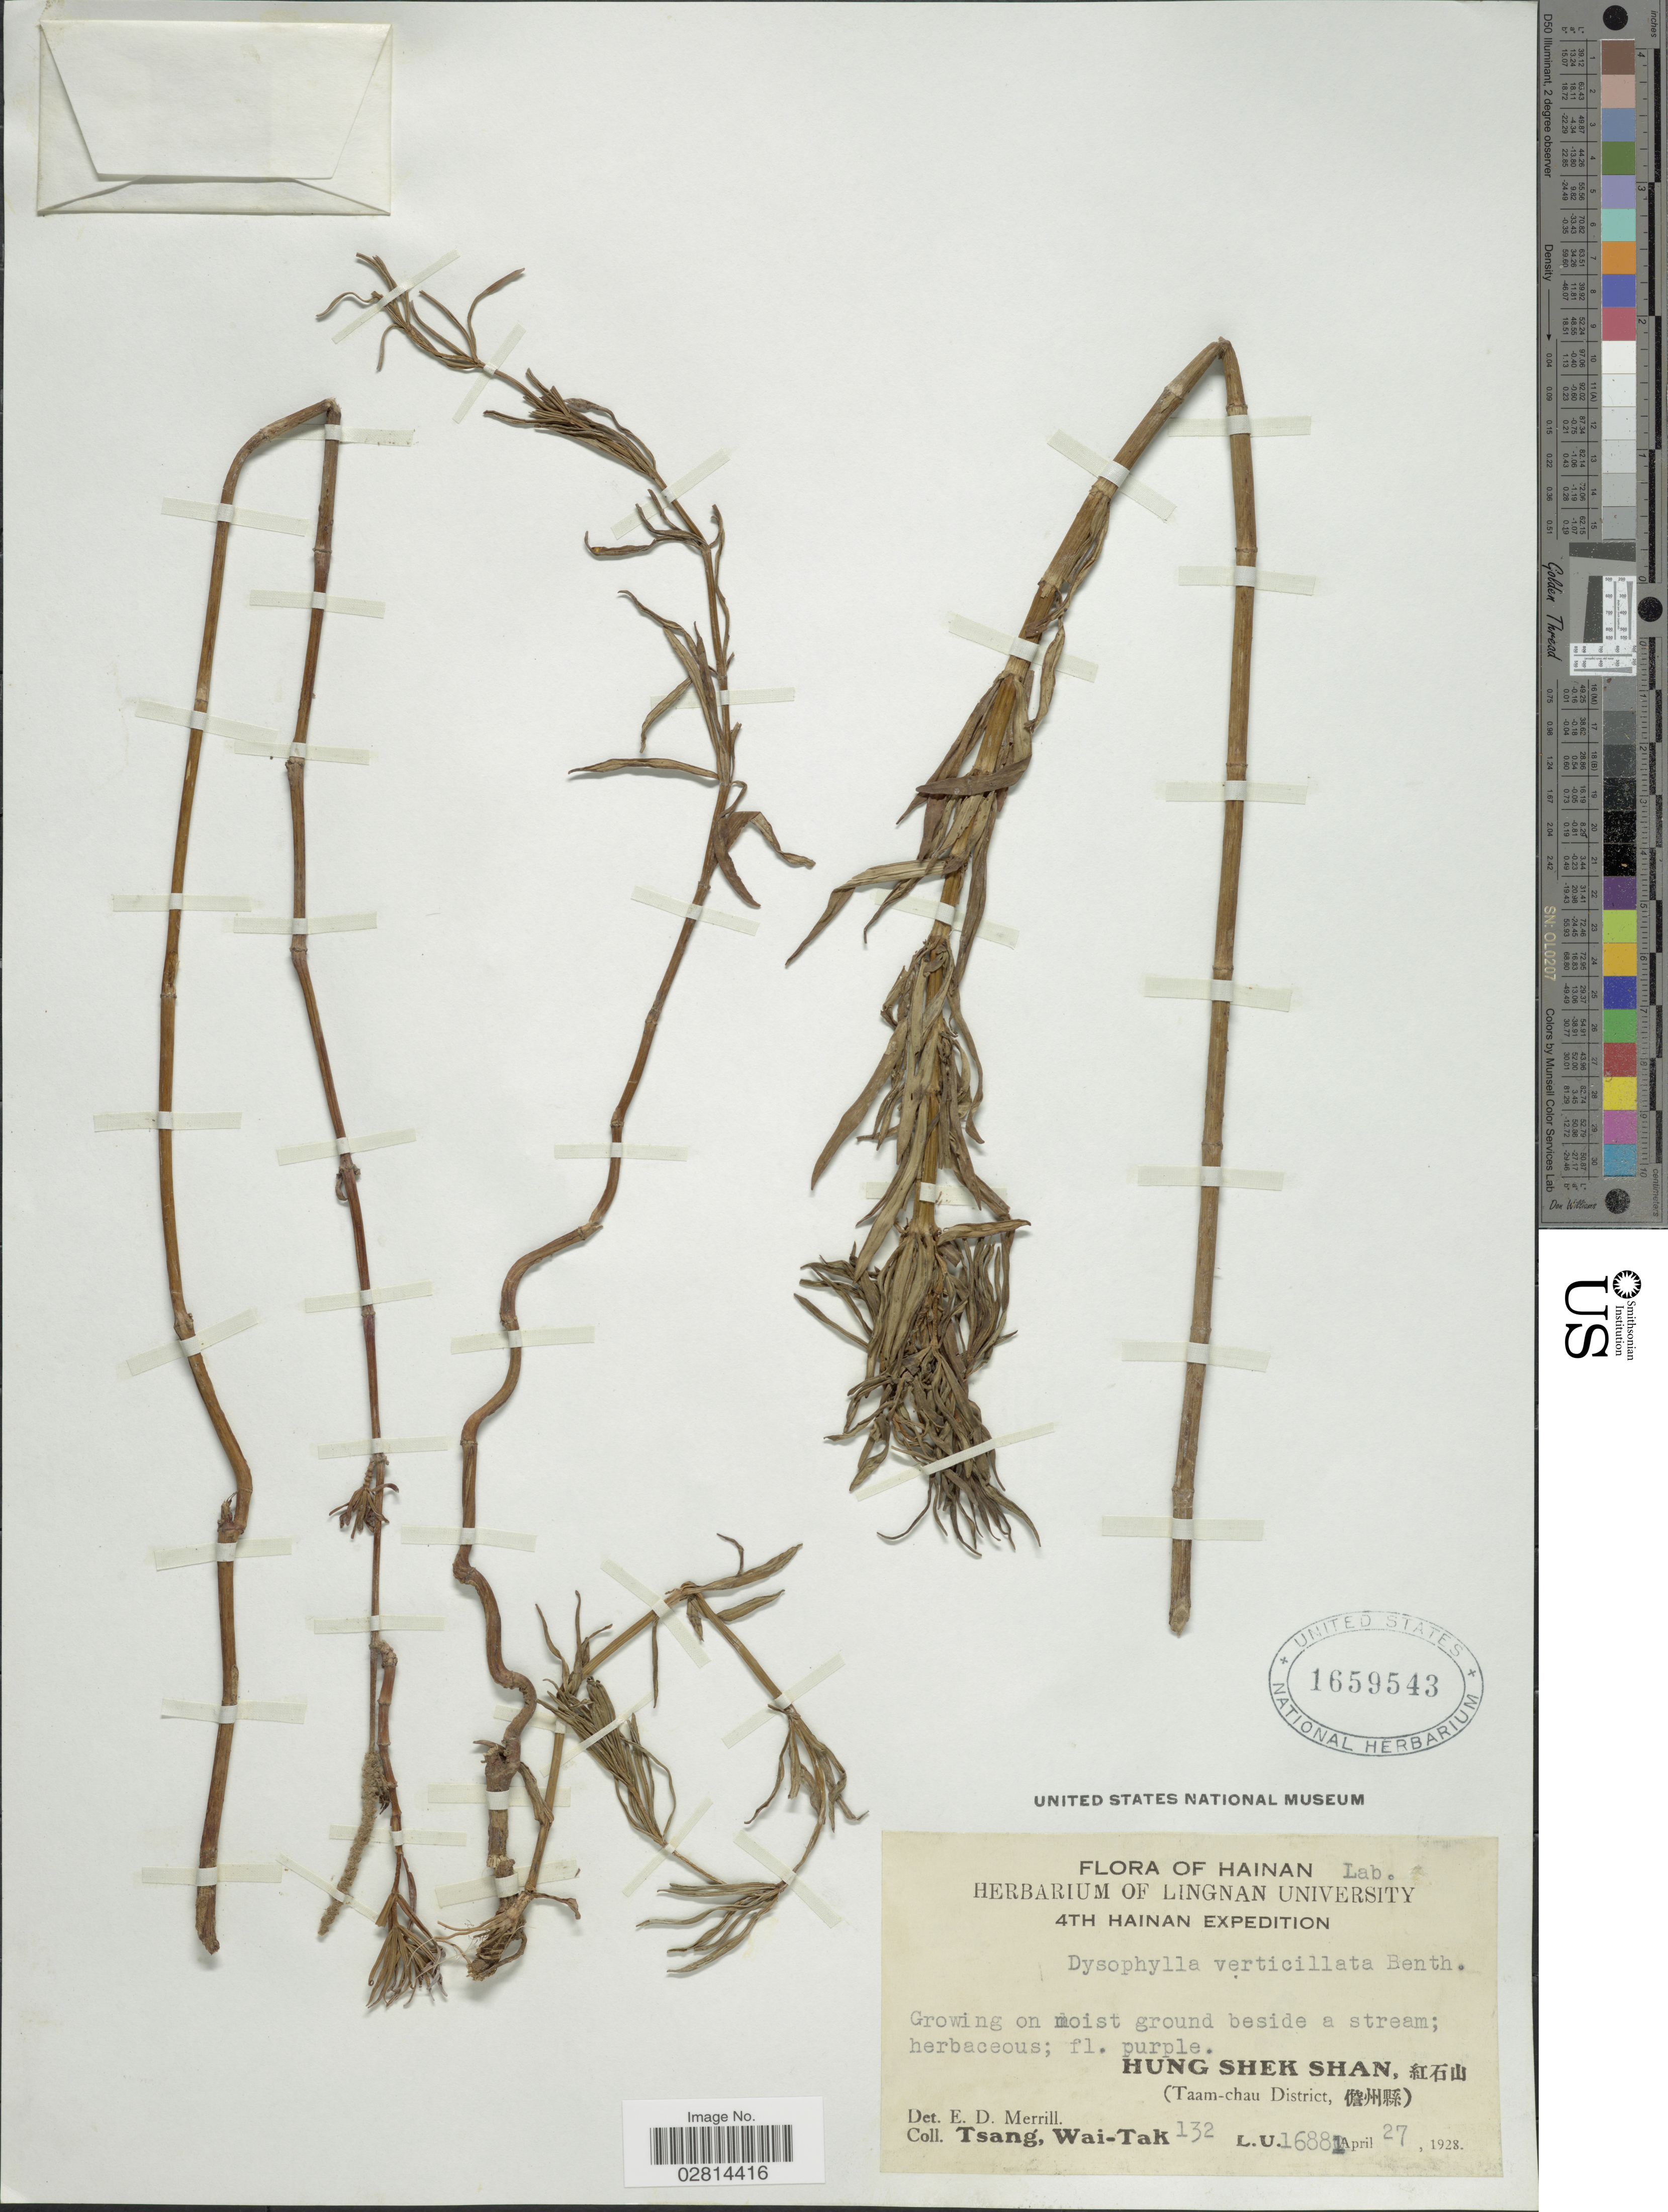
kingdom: Plantae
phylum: Tracheophyta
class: Magnoliopsida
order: Lamiales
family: Lamiaceae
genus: Pogostemon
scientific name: Pogostemon stellatus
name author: (Lour.) Kuntze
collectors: W. T. Tsang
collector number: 132L.U.1688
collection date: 1928-04-27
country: China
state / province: Hainan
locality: HuShek Shan, (Taam-chau District)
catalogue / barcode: US 1659543